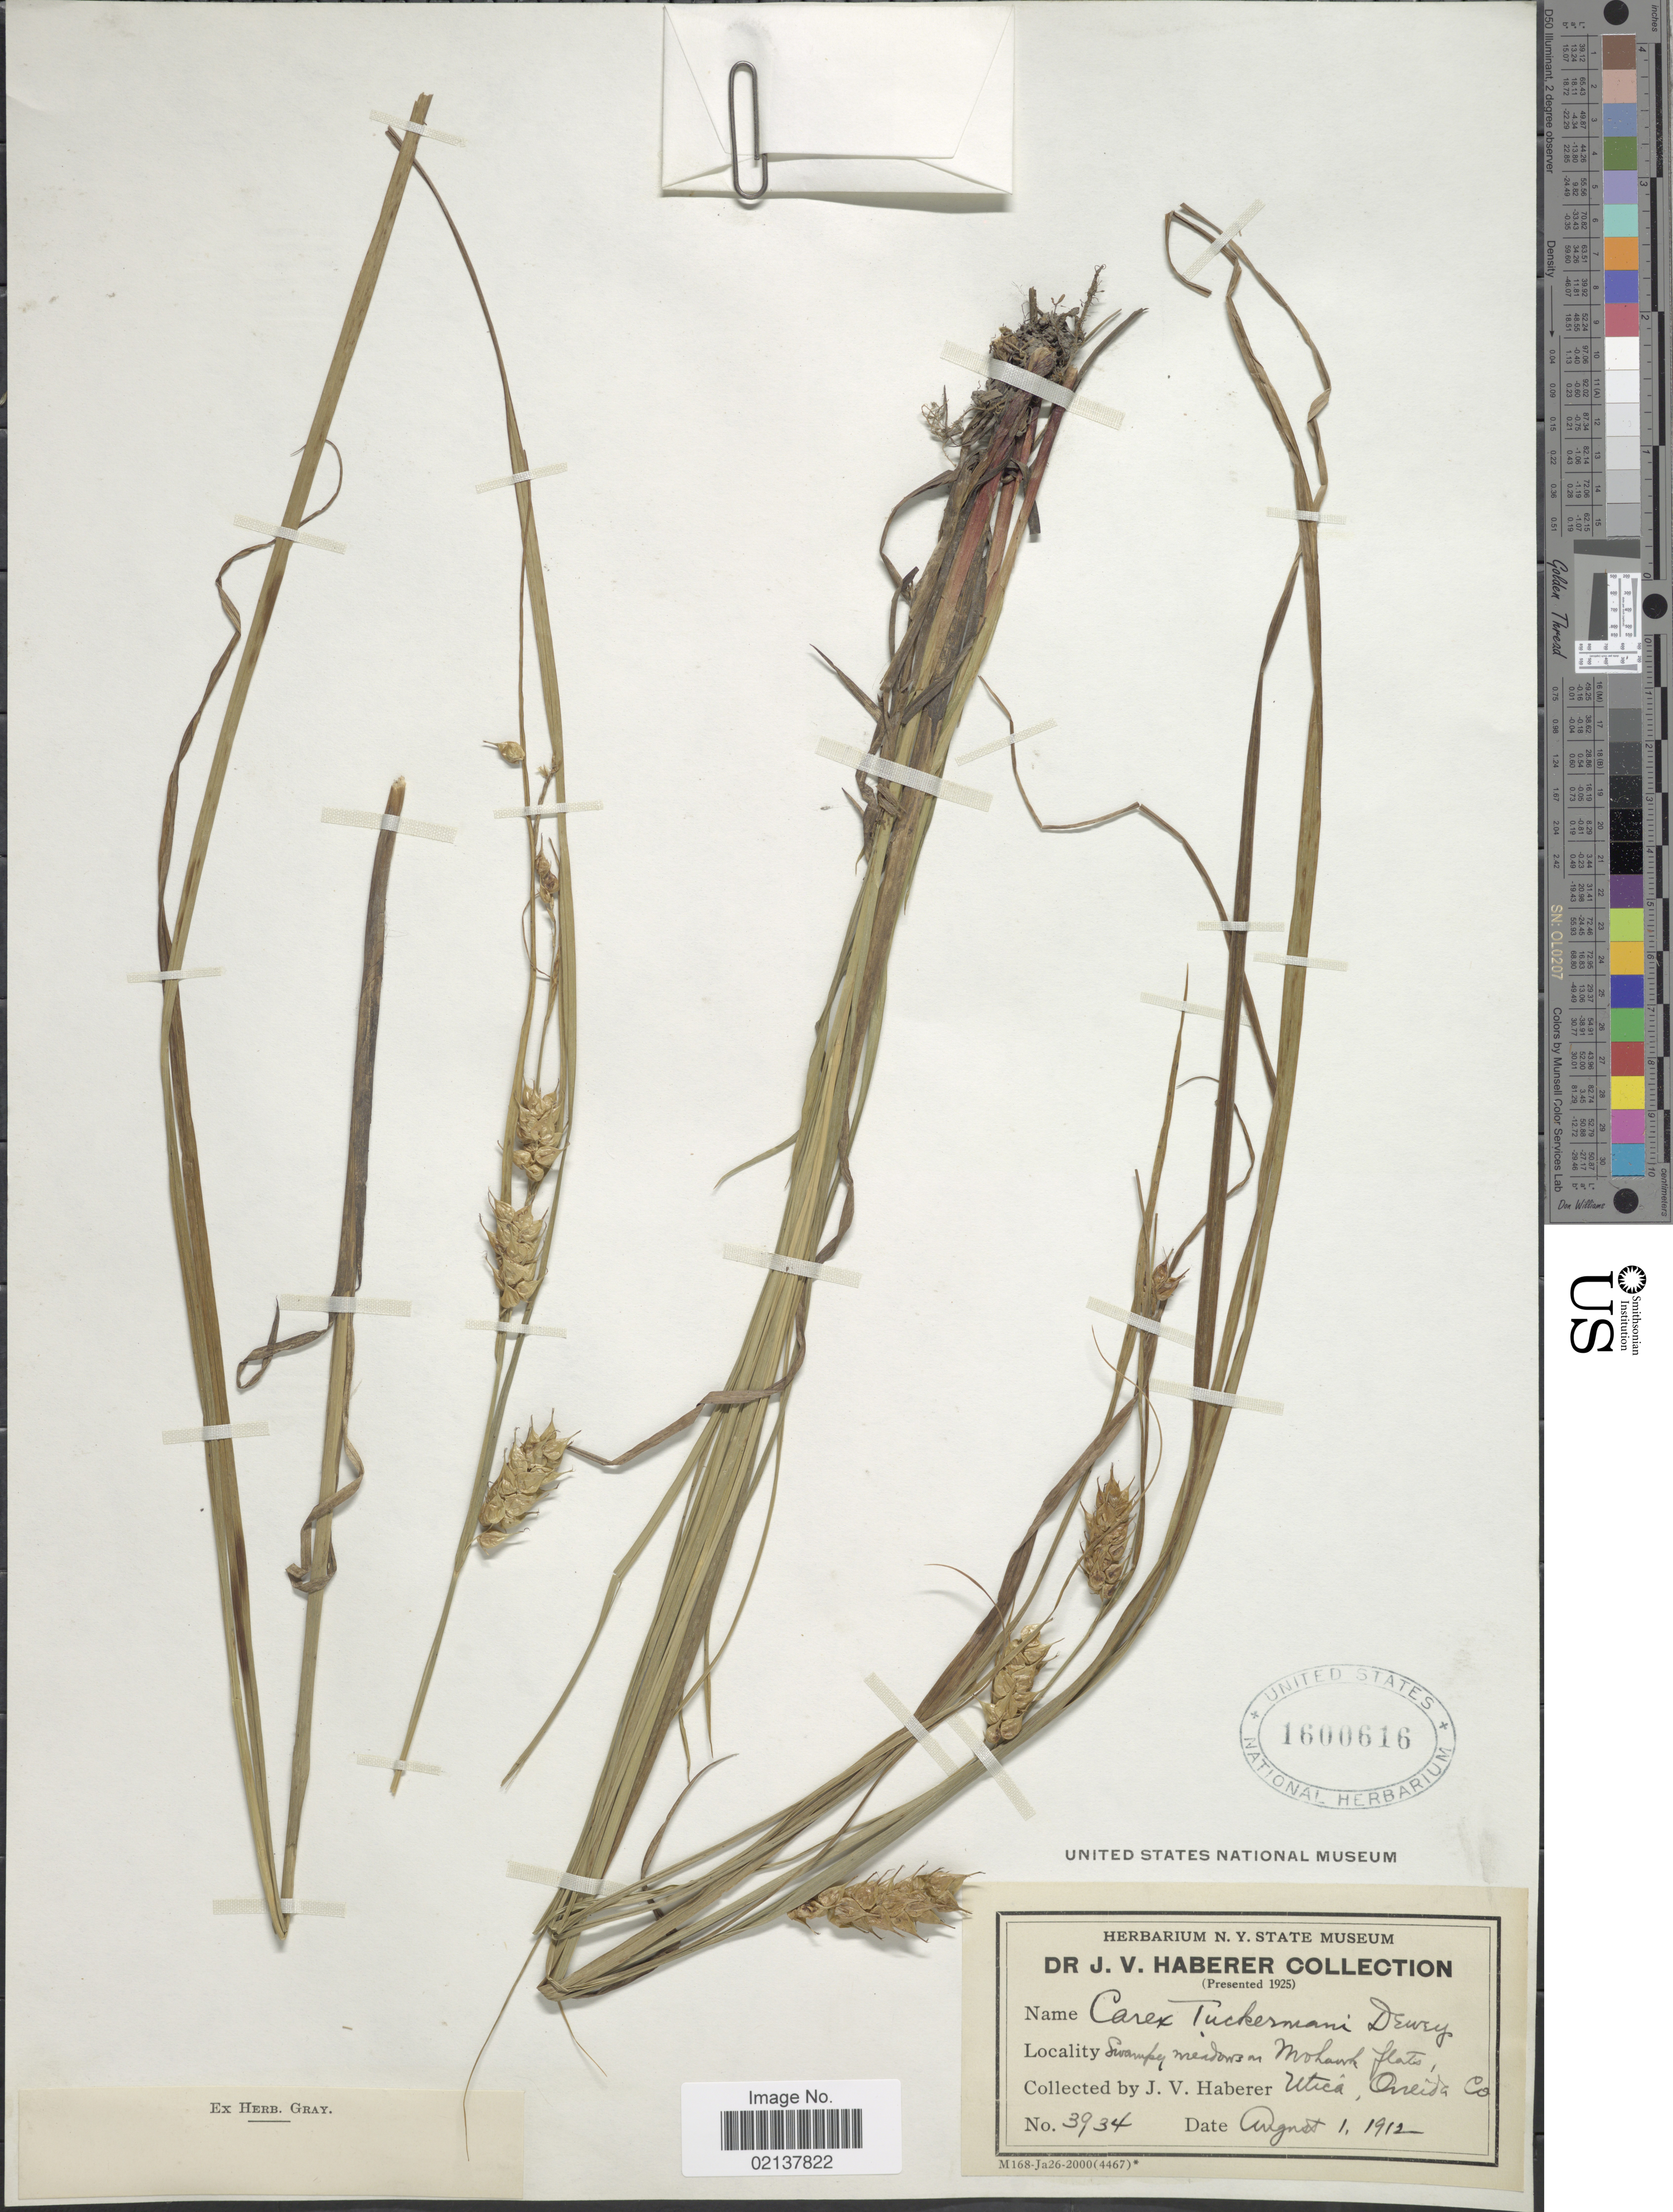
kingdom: Plantae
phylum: Tracheophyta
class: Liliopsida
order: Poales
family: Cyperaceae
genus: Carex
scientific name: Carex tuckermanii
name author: Boott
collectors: J. V. Haberer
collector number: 3934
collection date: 1912-08-01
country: United States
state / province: New York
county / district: Oneida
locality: Swampy meadows Mohawk flats, Utica, Oneida Co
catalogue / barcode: US 1600616